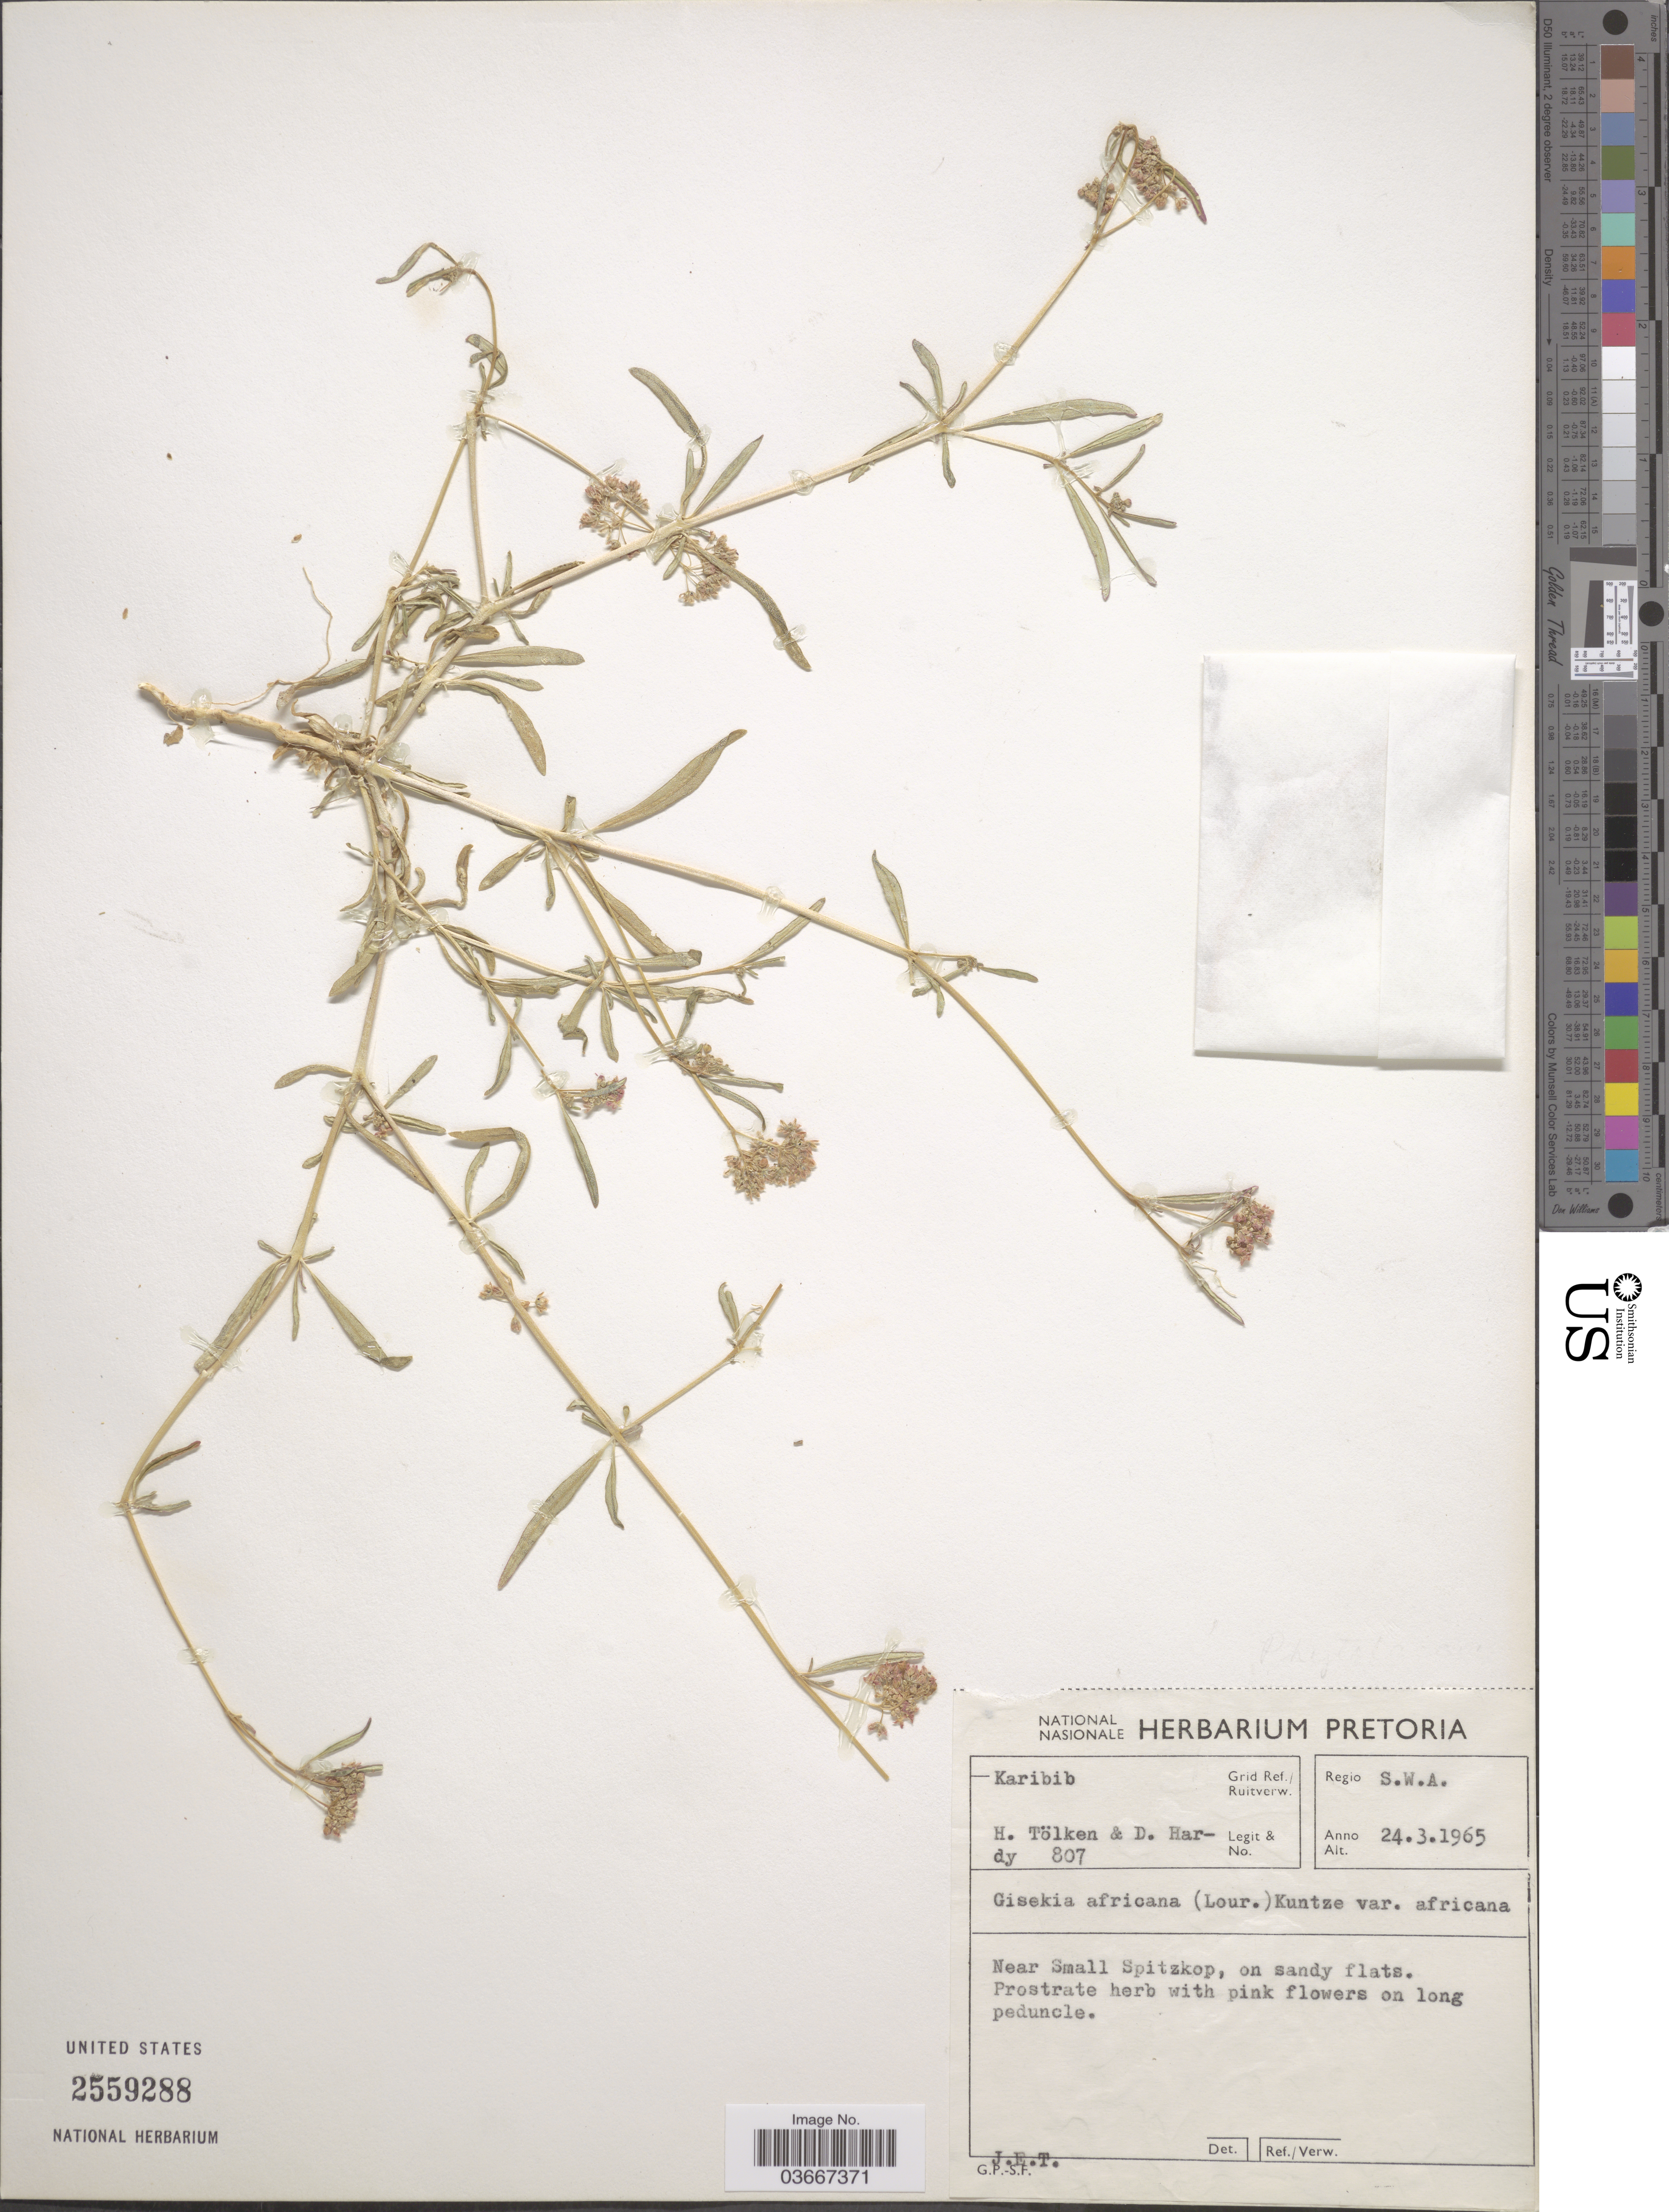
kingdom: Plantae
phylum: Tracheophyta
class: Magnoliopsida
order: Caryophyllales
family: Gisekiaceae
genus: Gisekia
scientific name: Gisekia africana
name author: Kuntze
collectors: H. R. Tölken & D. Hardy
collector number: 807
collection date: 1965-03-24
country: Namibia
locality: Karibib Grid ref./ Ruitverw. Regio S. W. A. Near Small Spitzkop.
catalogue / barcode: US 2559288